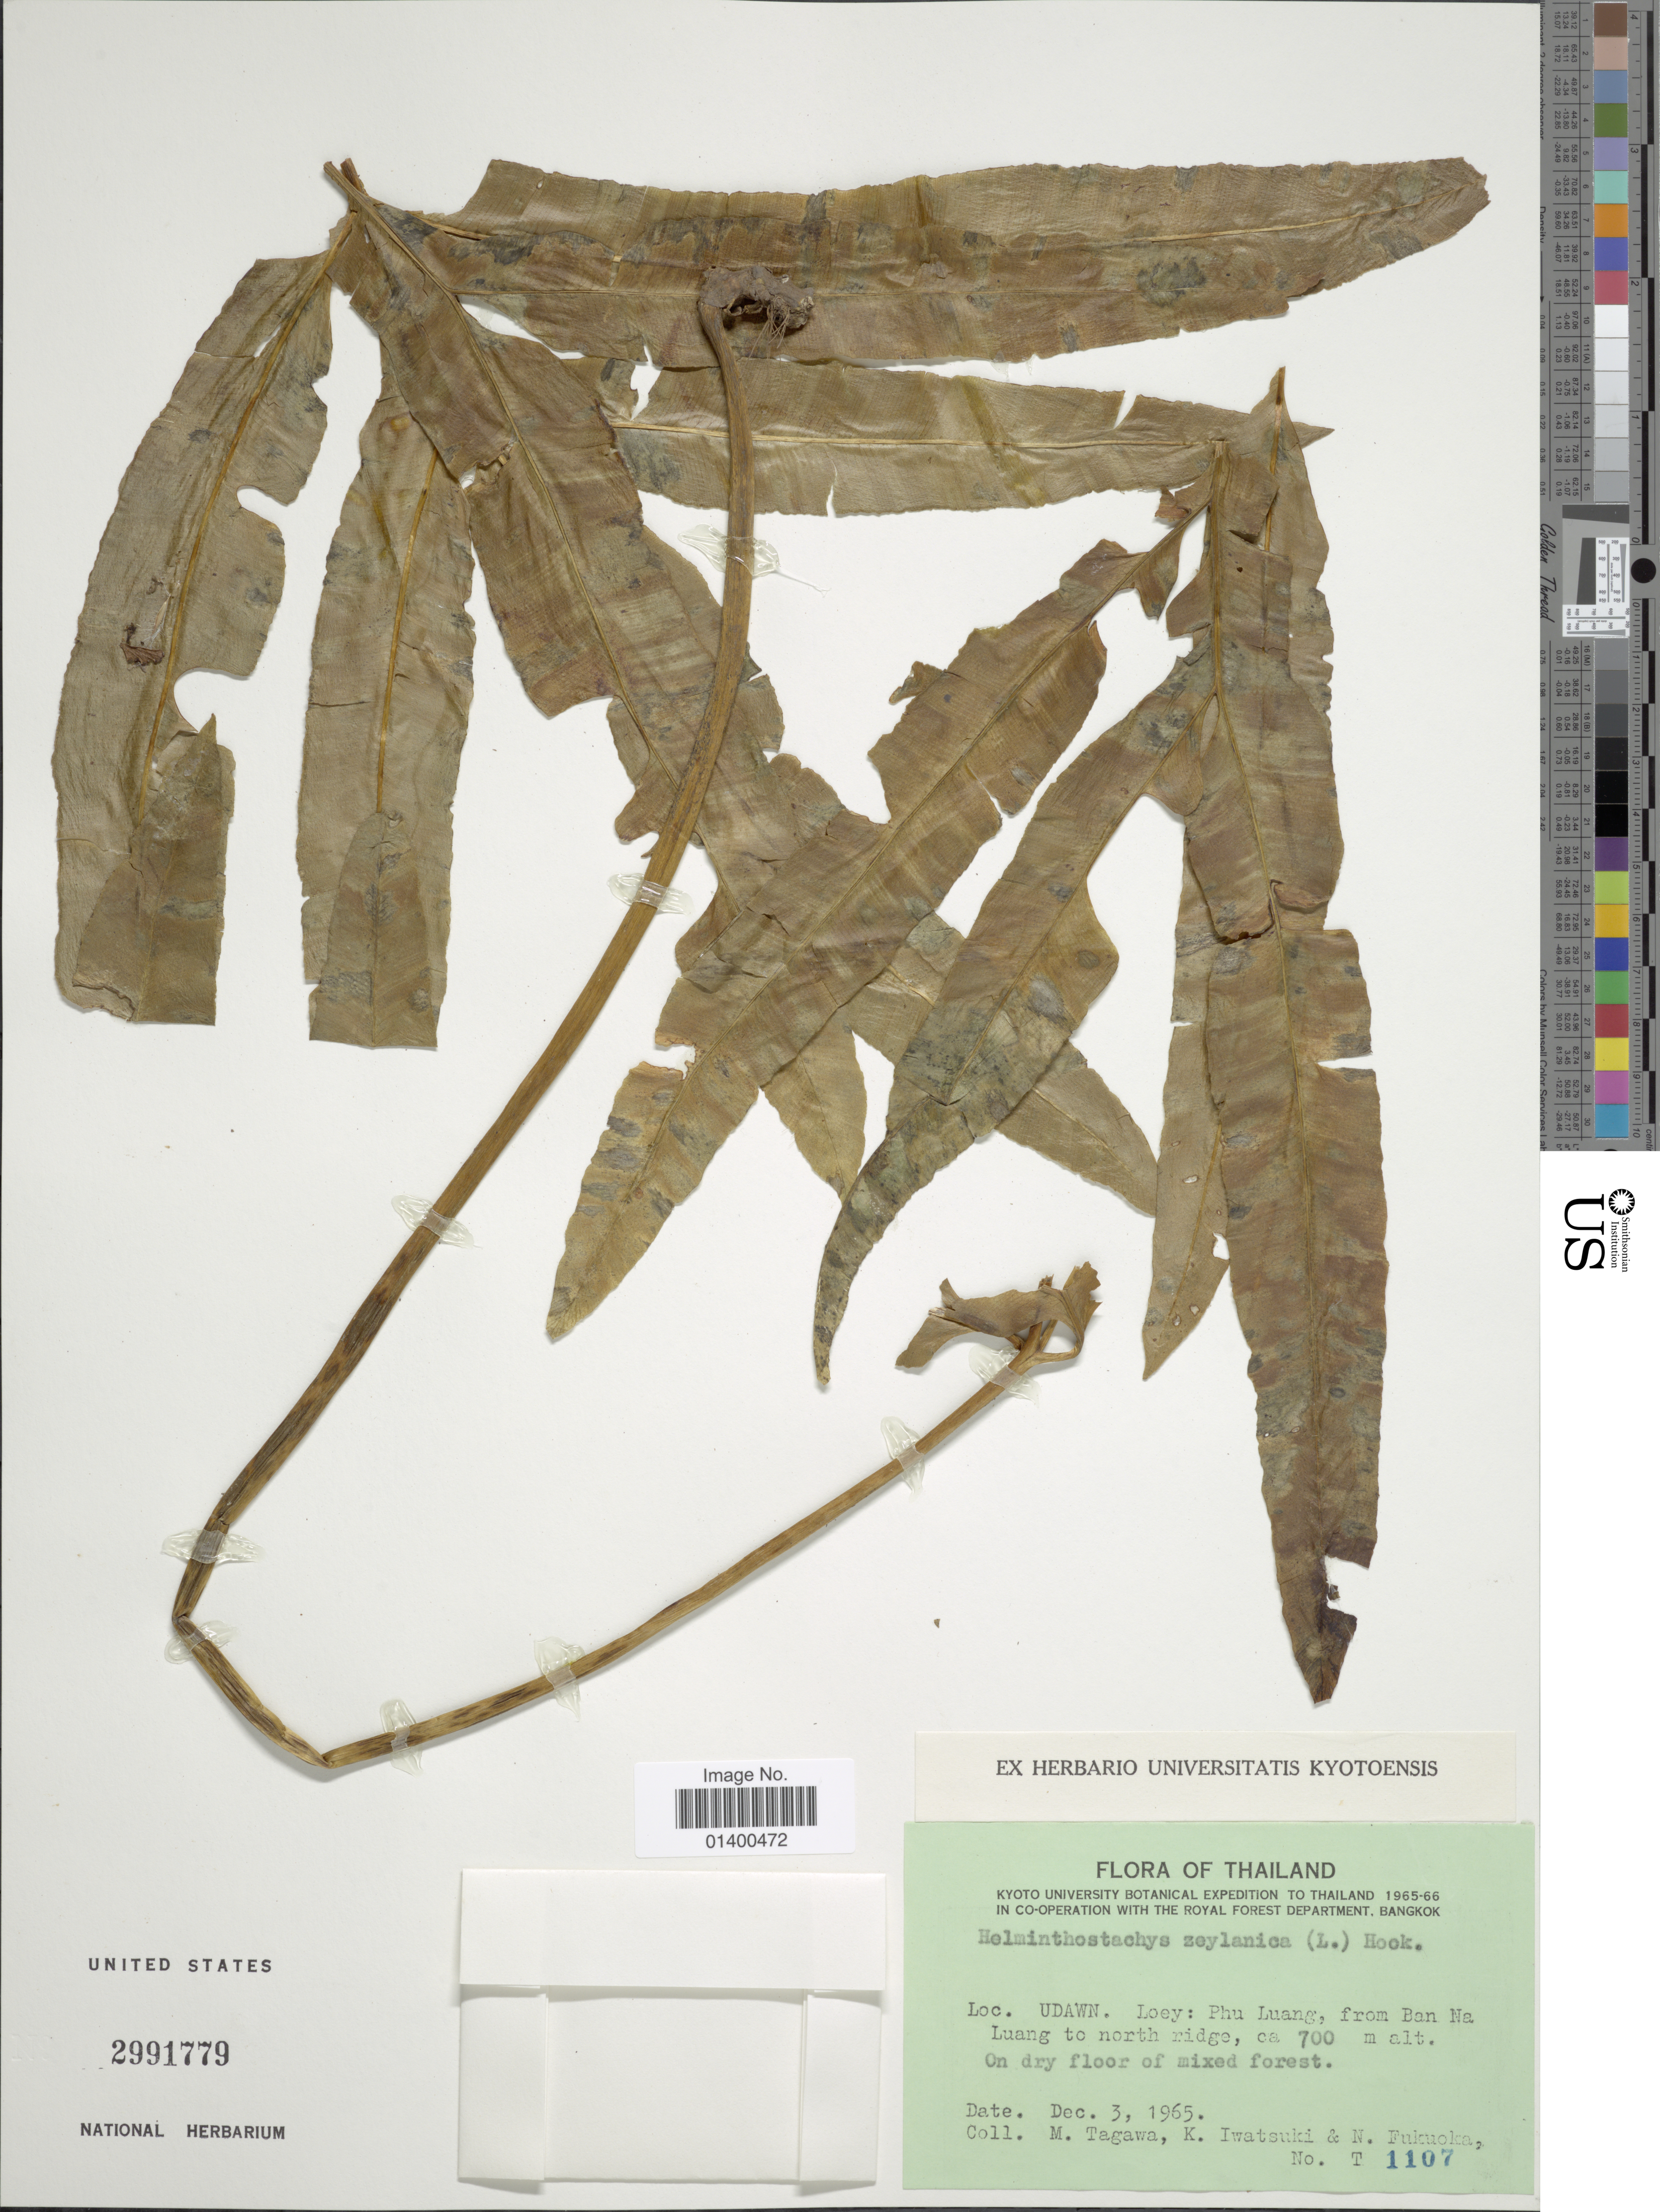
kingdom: Plantae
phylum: Tracheophyta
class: Polypodiopsida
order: Ophioglossales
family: Ophioglossaceae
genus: Helminthostachys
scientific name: Helminthostachys zeylanica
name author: (L.) Hook.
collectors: M. Tagawa, K. Iwatsuki & N. Fukuoka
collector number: T 1107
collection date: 1965-12-03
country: Thailand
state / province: Loei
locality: Udawn. Phu Luang, from Ban Na Luang to north ridge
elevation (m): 700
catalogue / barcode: US 2991779